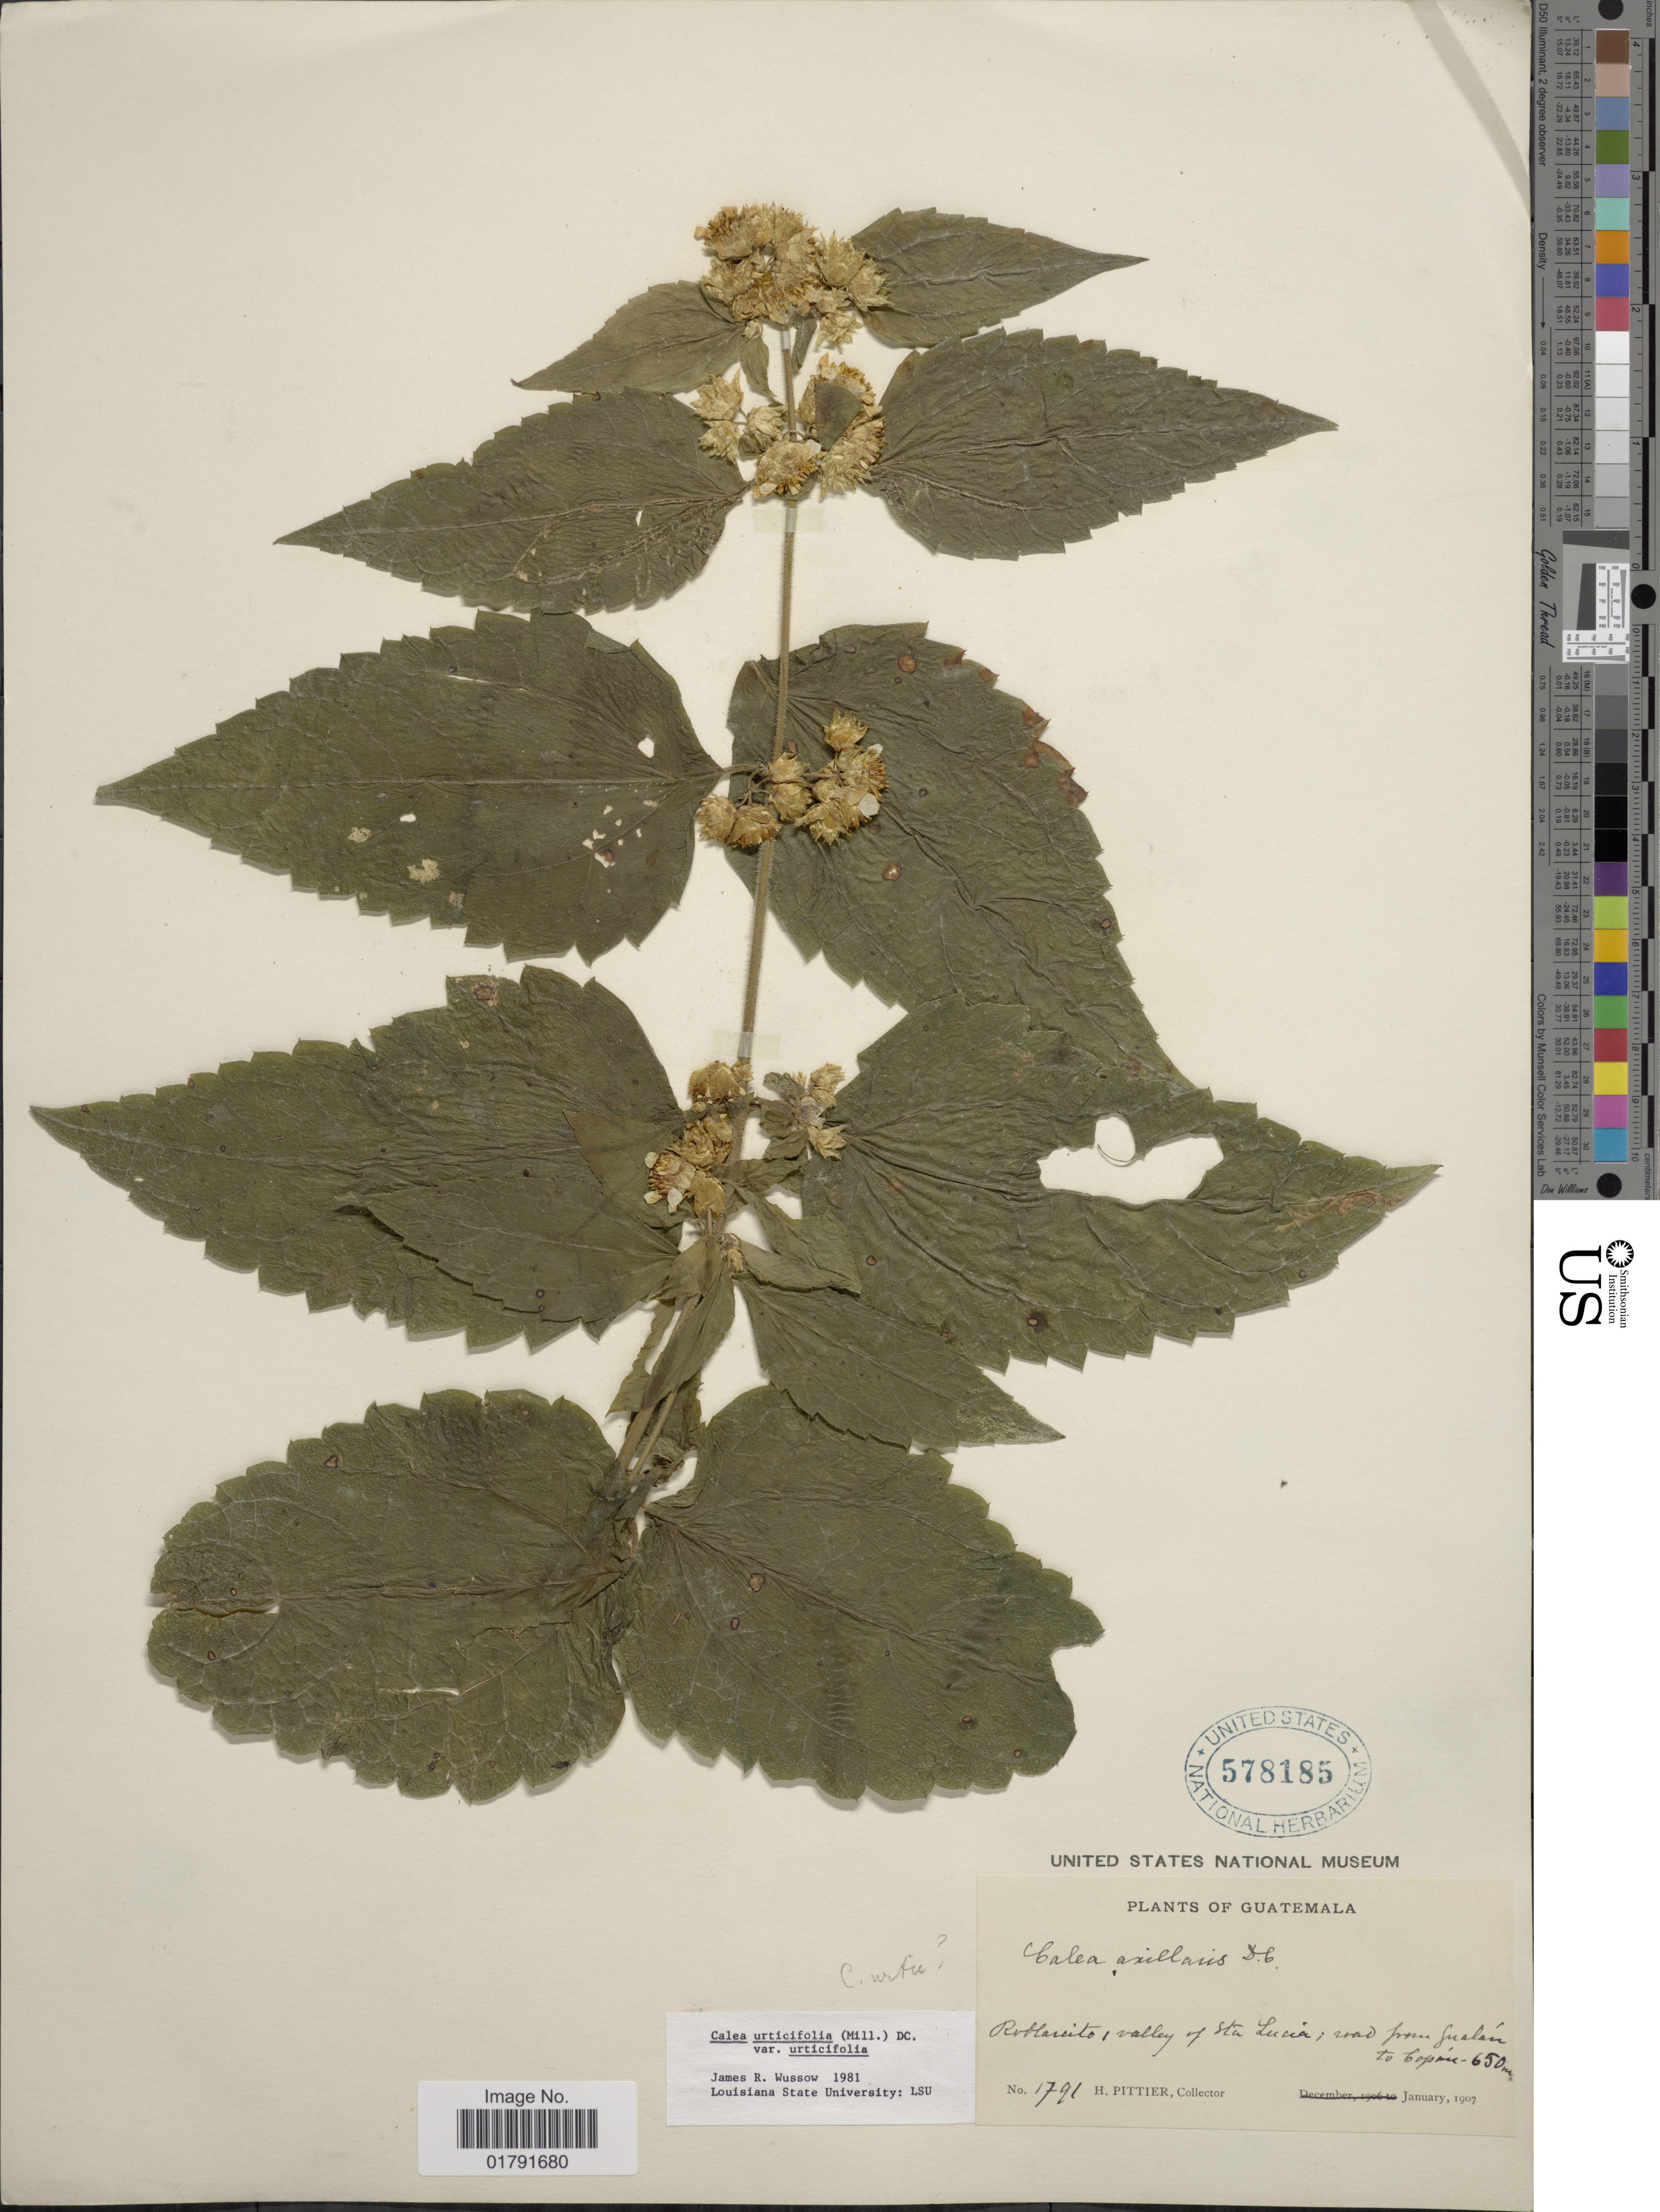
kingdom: Plantae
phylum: Tracheophyta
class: Magnoliopsida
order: Asterales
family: Asteraceae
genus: Calea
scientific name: Calea urticifolia var. urticifolia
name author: (Mill.) DC.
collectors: H. F. Pittier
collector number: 1791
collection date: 1907-01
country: Guatemala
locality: Rottarsito, valley of Sta Lucia; road from Gualan to Copan.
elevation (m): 650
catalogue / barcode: US 578185